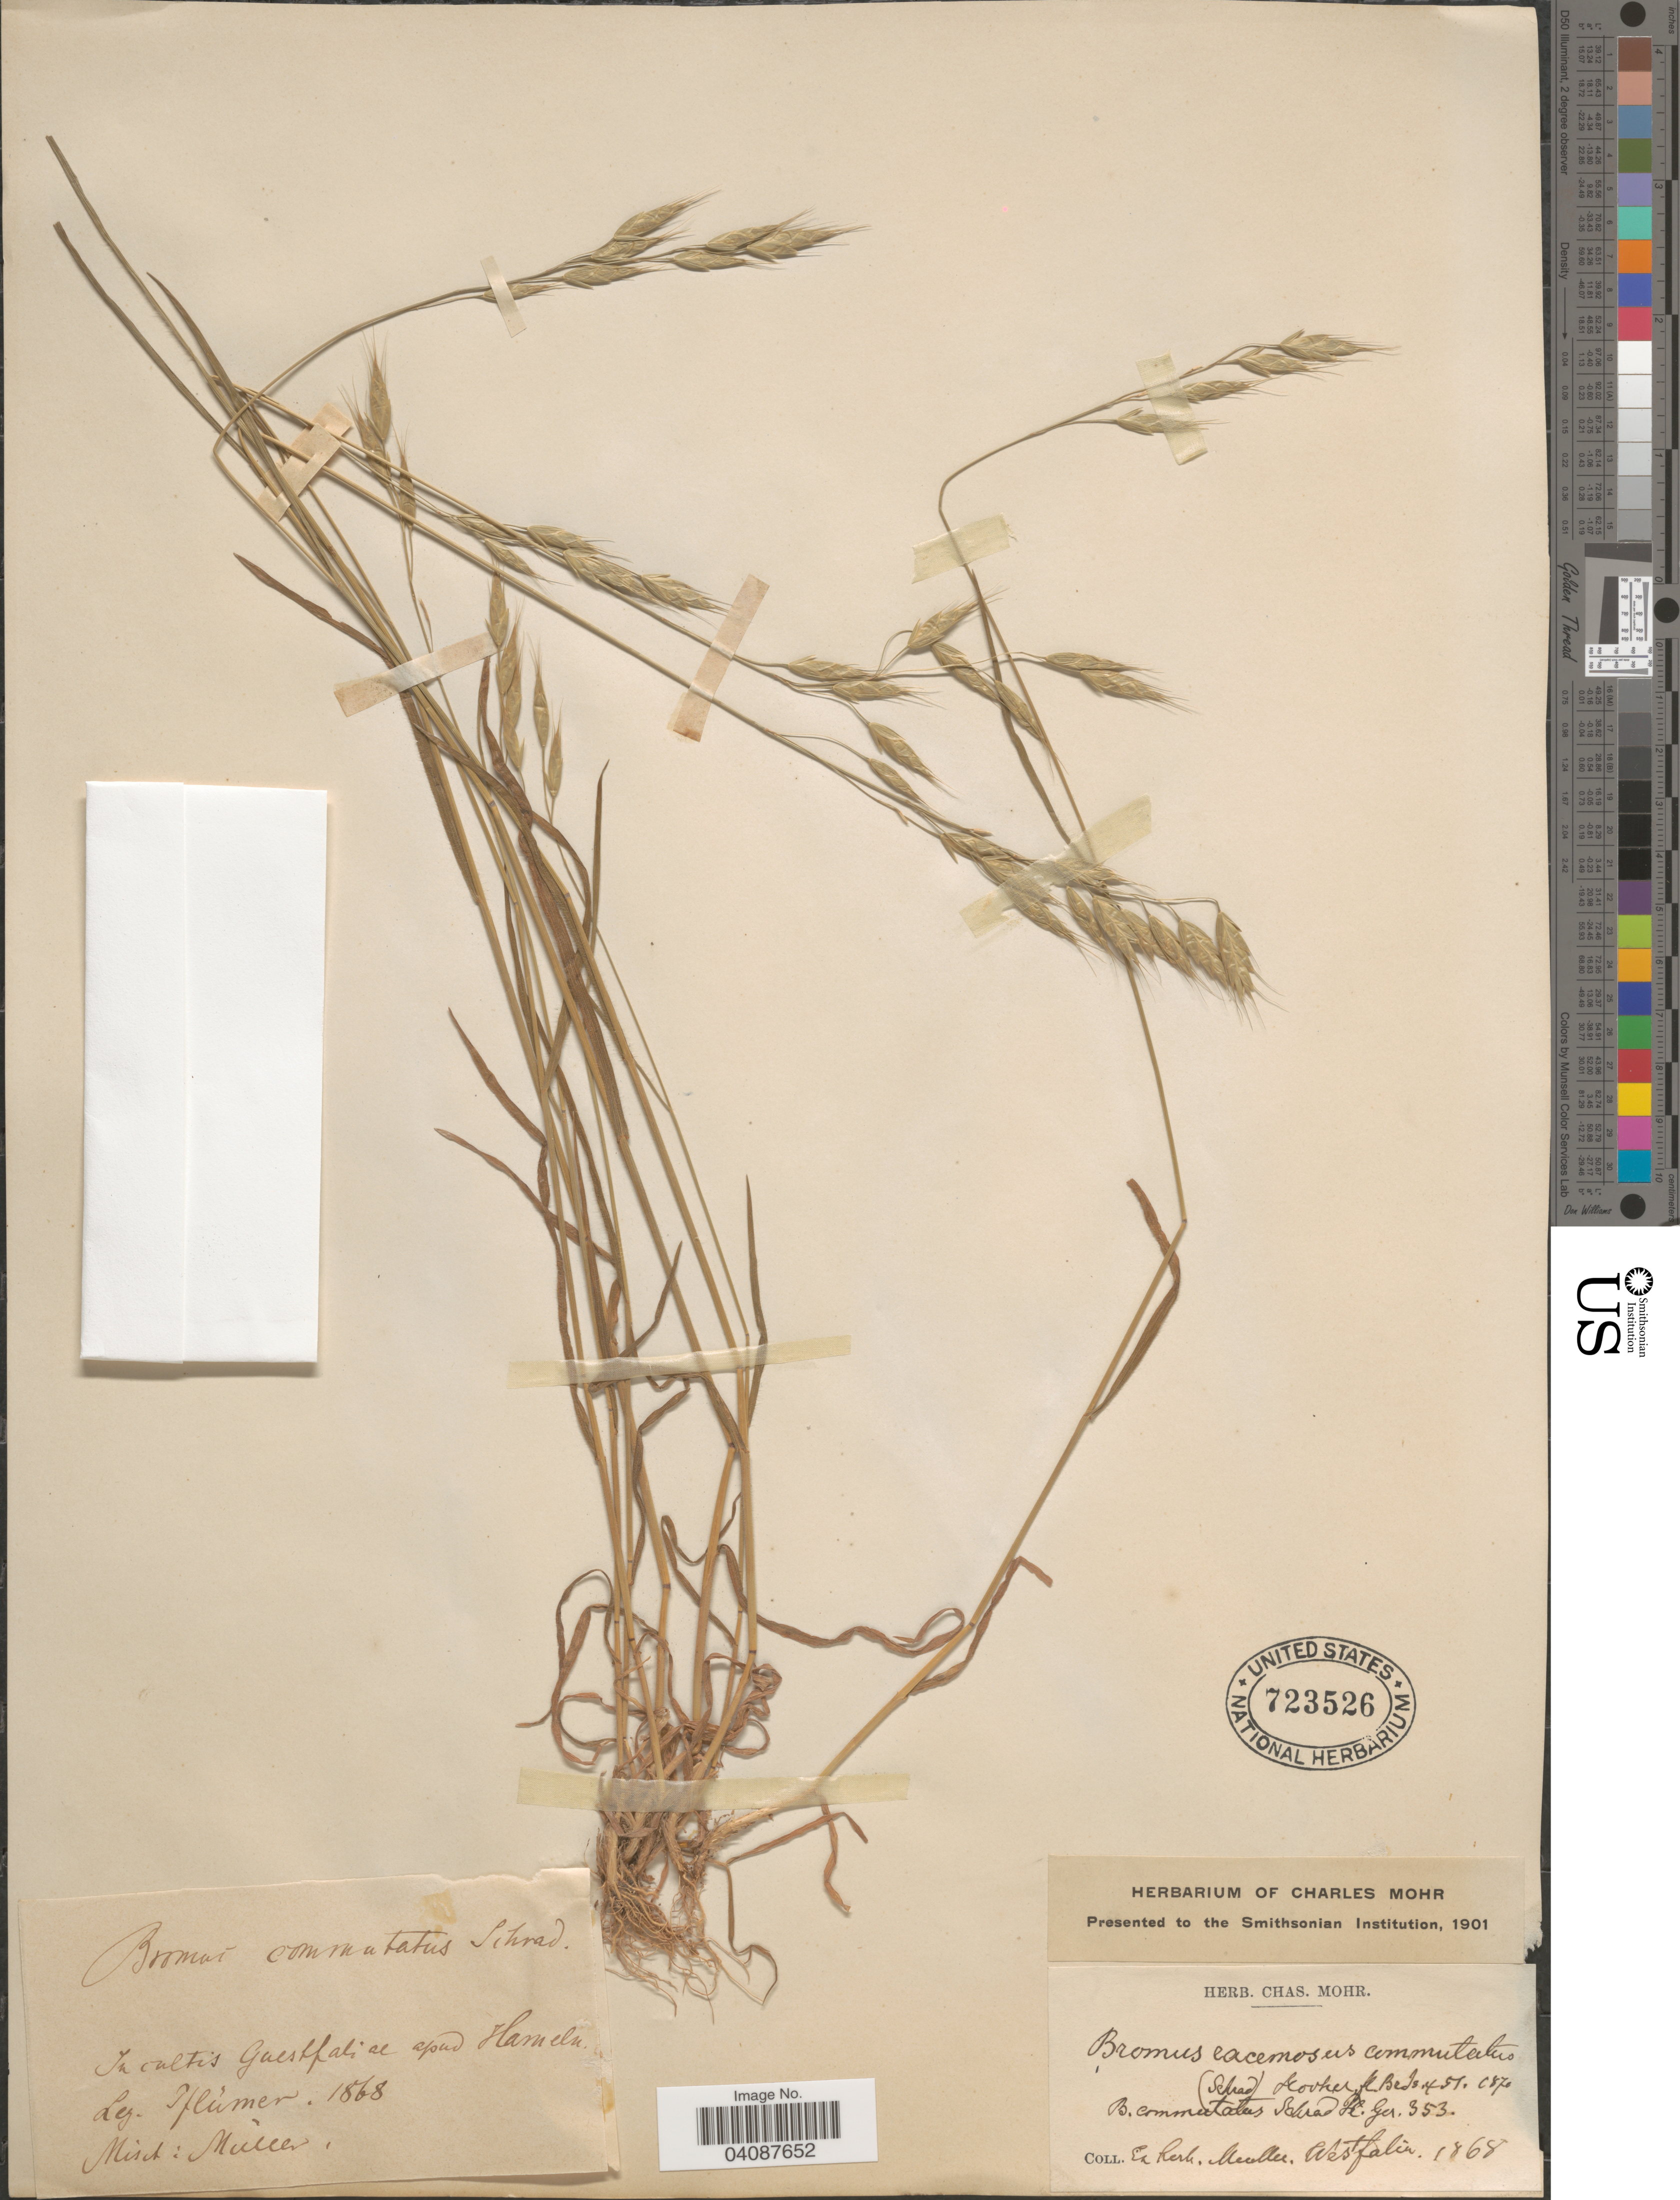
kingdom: Plantae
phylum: Tracheophyta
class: Liliopsida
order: Poales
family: Poaceae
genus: Bromus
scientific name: Bromus commutatus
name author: Schrad.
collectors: Pflumer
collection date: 1868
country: Germany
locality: In cultis Guestfaliae [interpreted] apud Hameln.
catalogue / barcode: US 723526